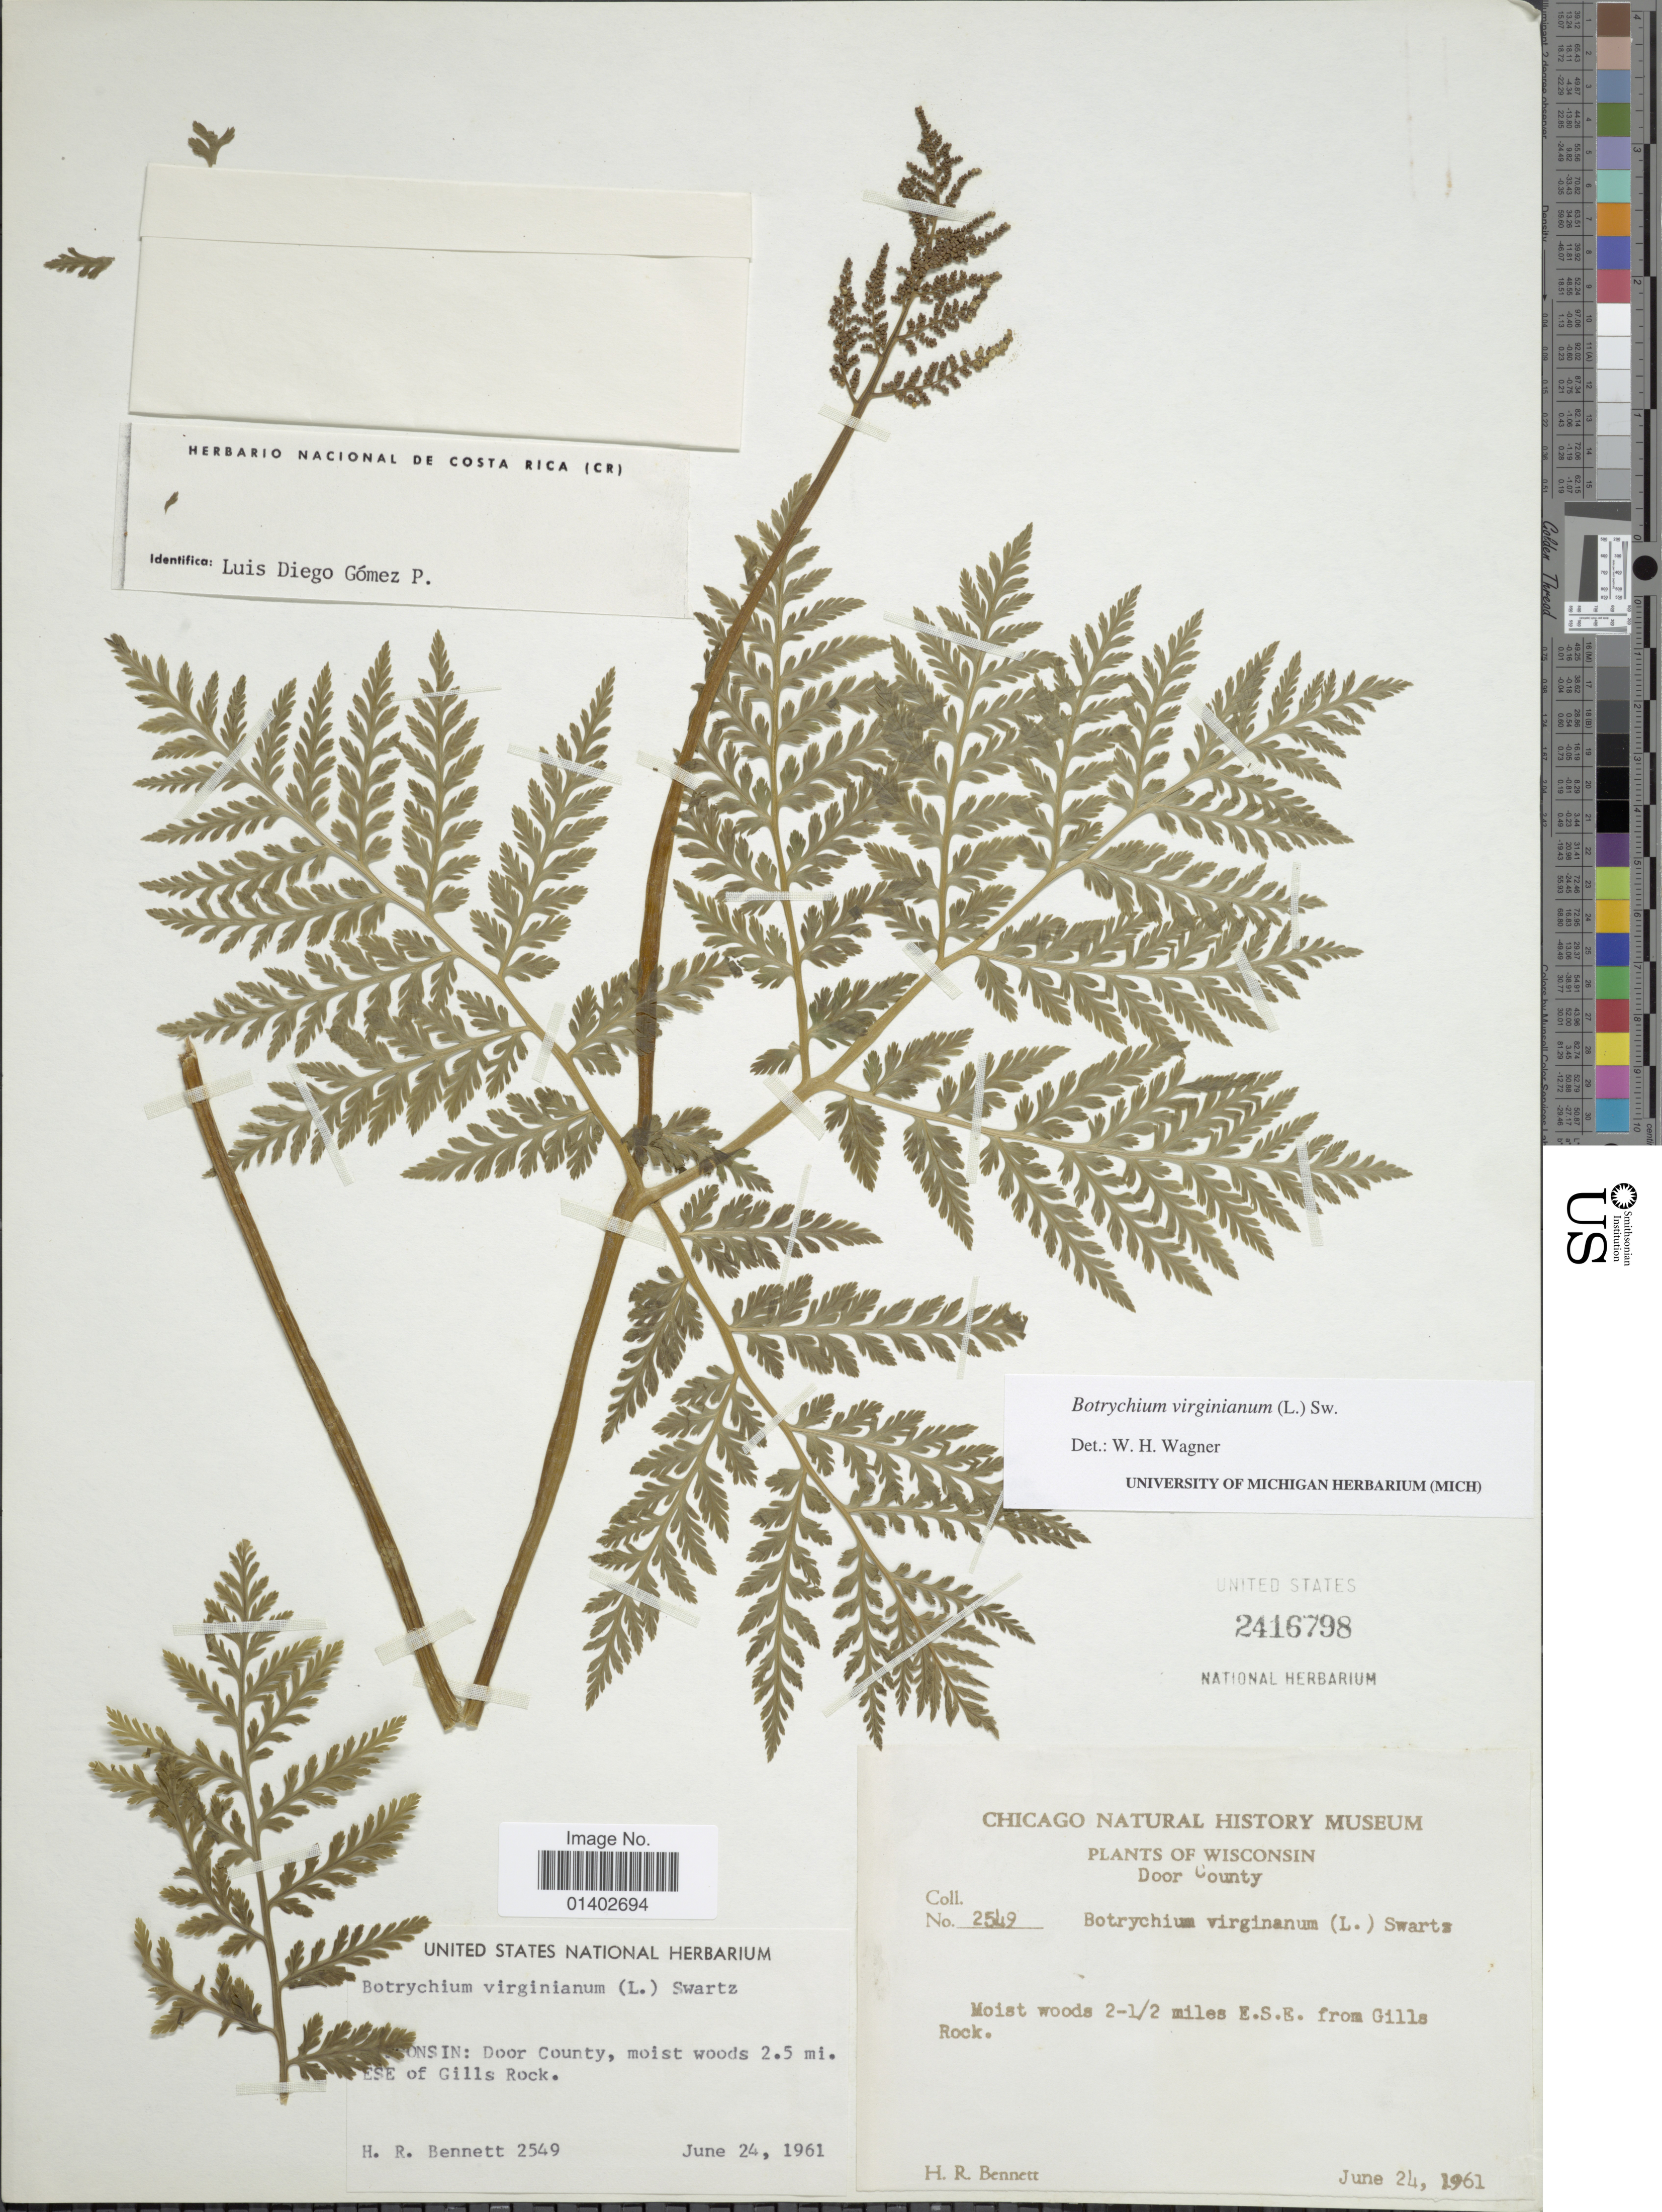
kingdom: Plantae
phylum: Tracheophyta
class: Polypodiopsida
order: Ophioglossales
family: Ophioglossaceae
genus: Botrychium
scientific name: Botrychium virginianum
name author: (L.) Sw.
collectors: H. R. Bennett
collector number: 2549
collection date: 1961-06-24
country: United States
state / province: Wisconsin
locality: Door County, Moist woods 2-½ miles E.S.E. from Gills Rock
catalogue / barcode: US 2416798